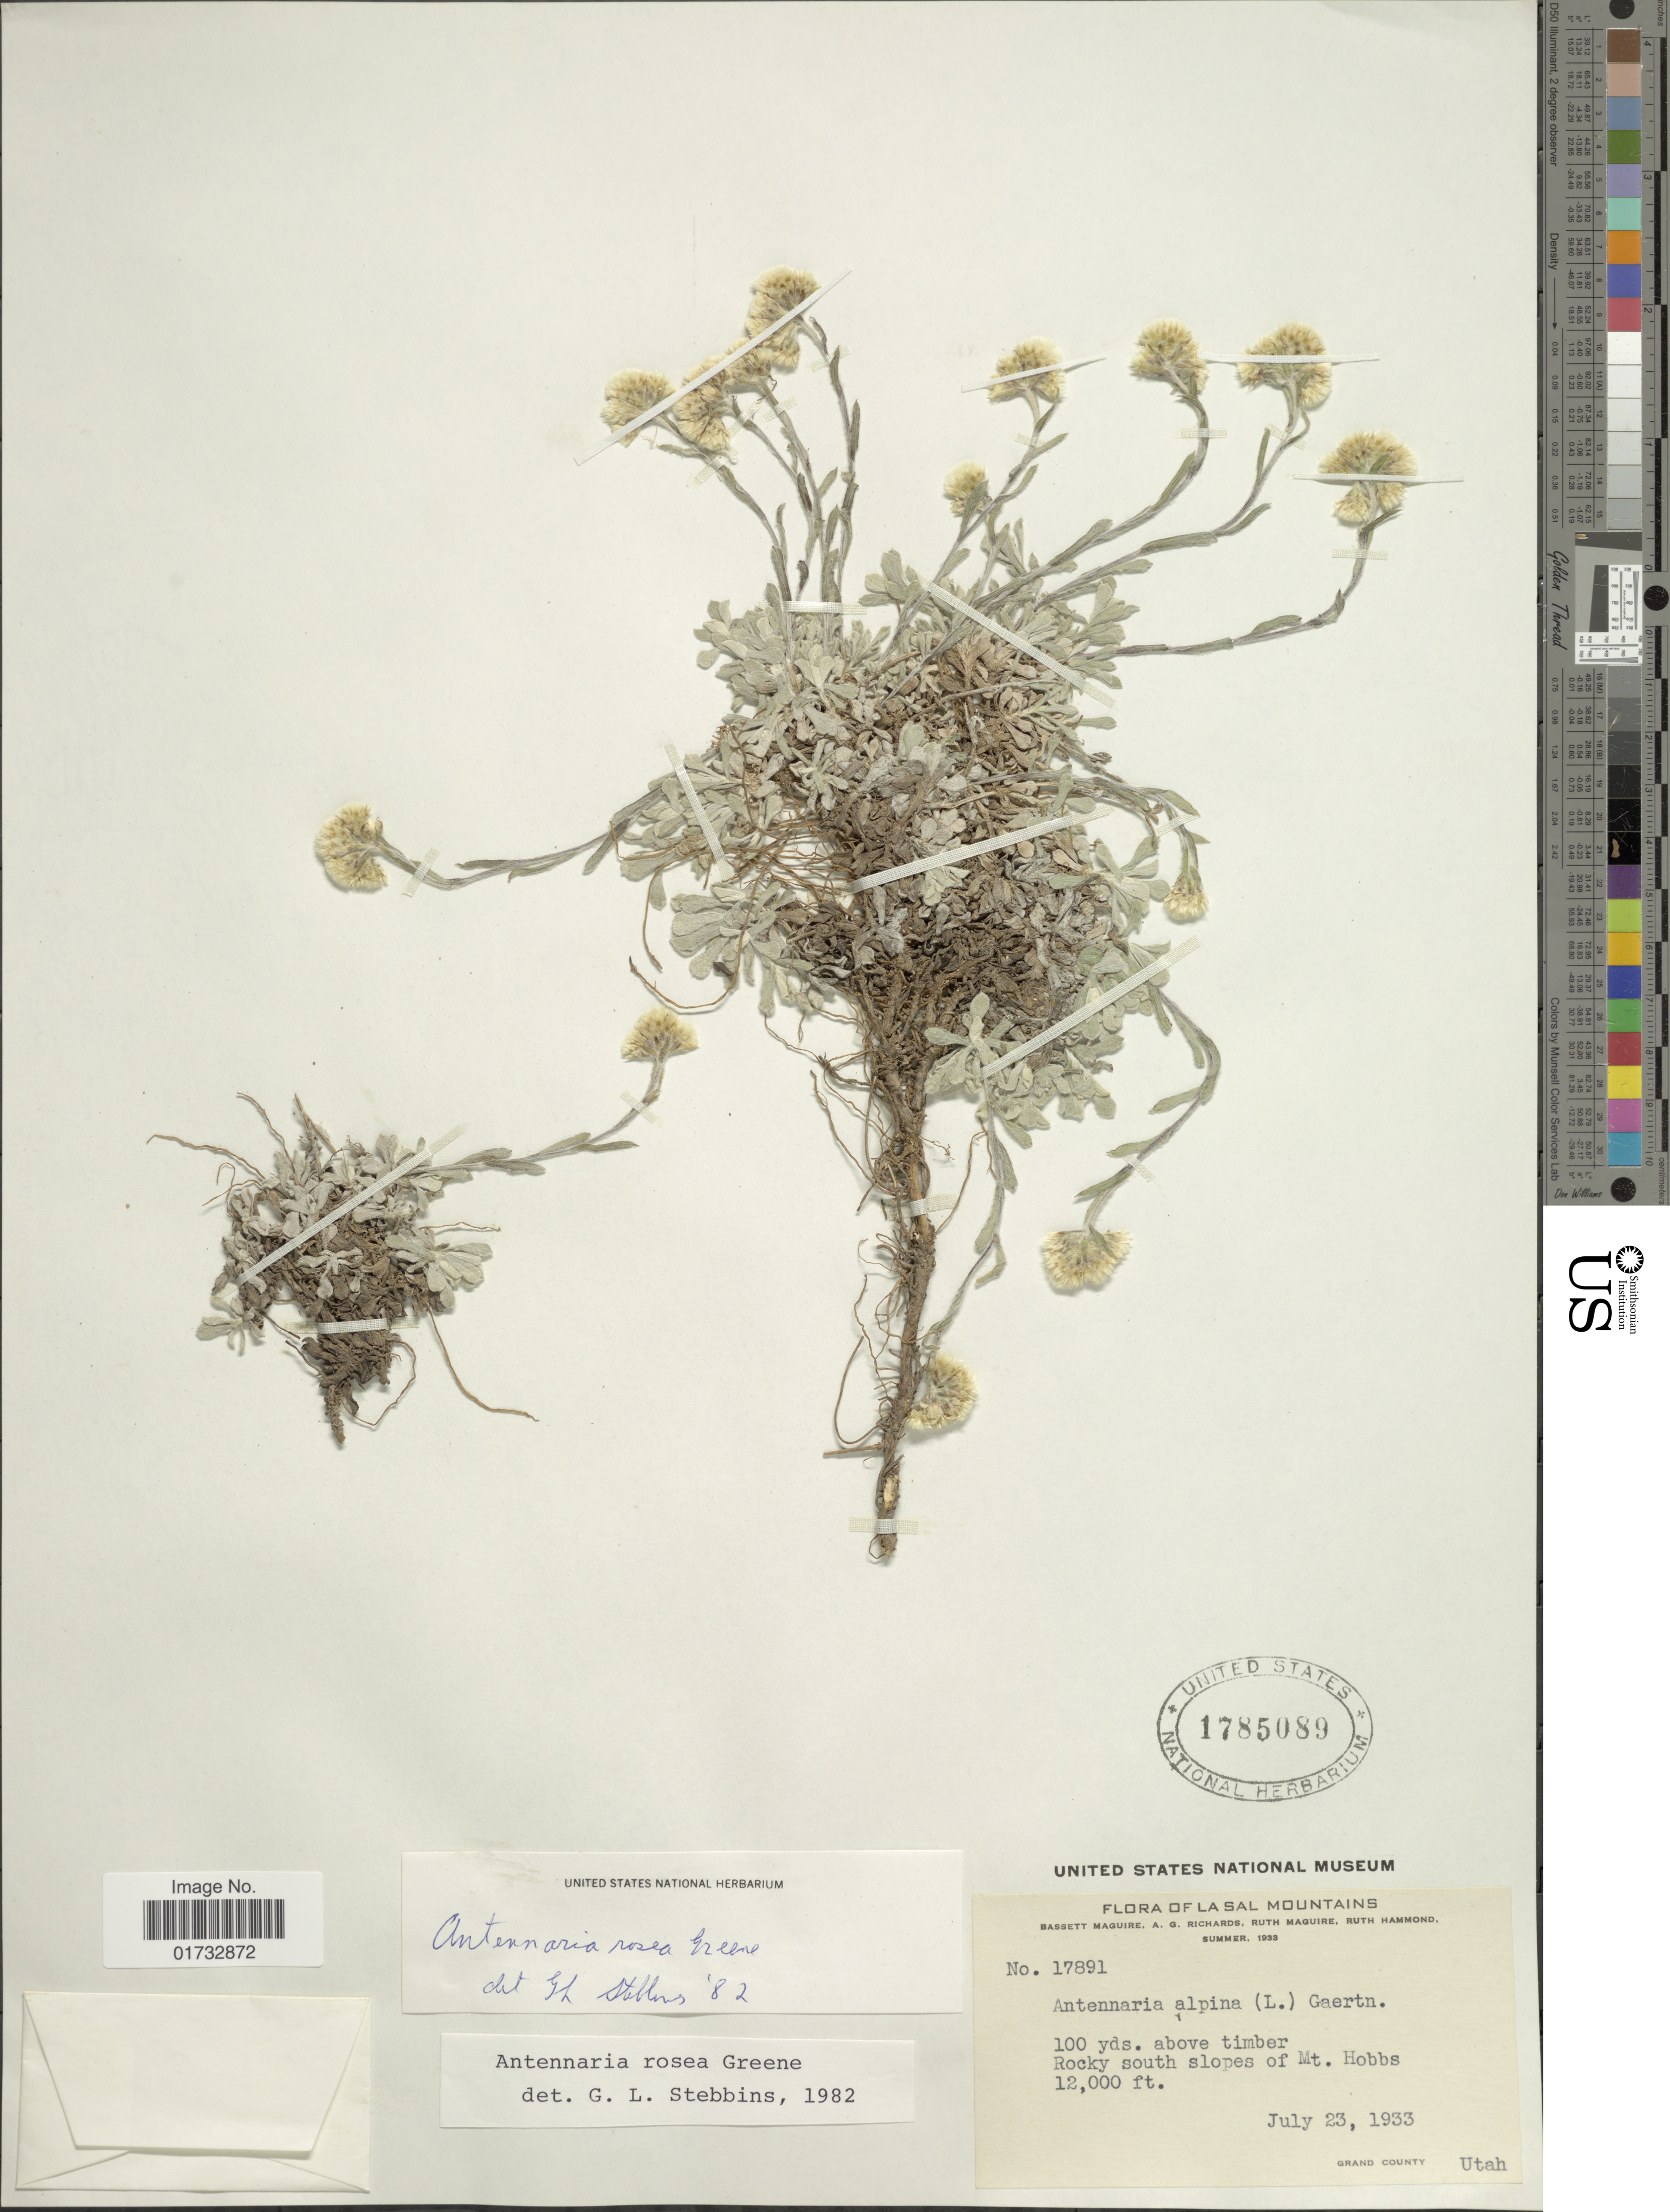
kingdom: Plantae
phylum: Tracheophyta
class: Magnoliopsida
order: Asterales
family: Asteraceae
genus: Antennaria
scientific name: Antennaria rosea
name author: Greene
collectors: B. Maguire, A. Richards, R. R. Maguire & R. Hammond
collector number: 17891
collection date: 1933-07-23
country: United States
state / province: Utah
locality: La Sal Mountains, 100 yds. above timber Rocky south slopes of Mt. Hobbs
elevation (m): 3658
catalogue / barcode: US 1785089